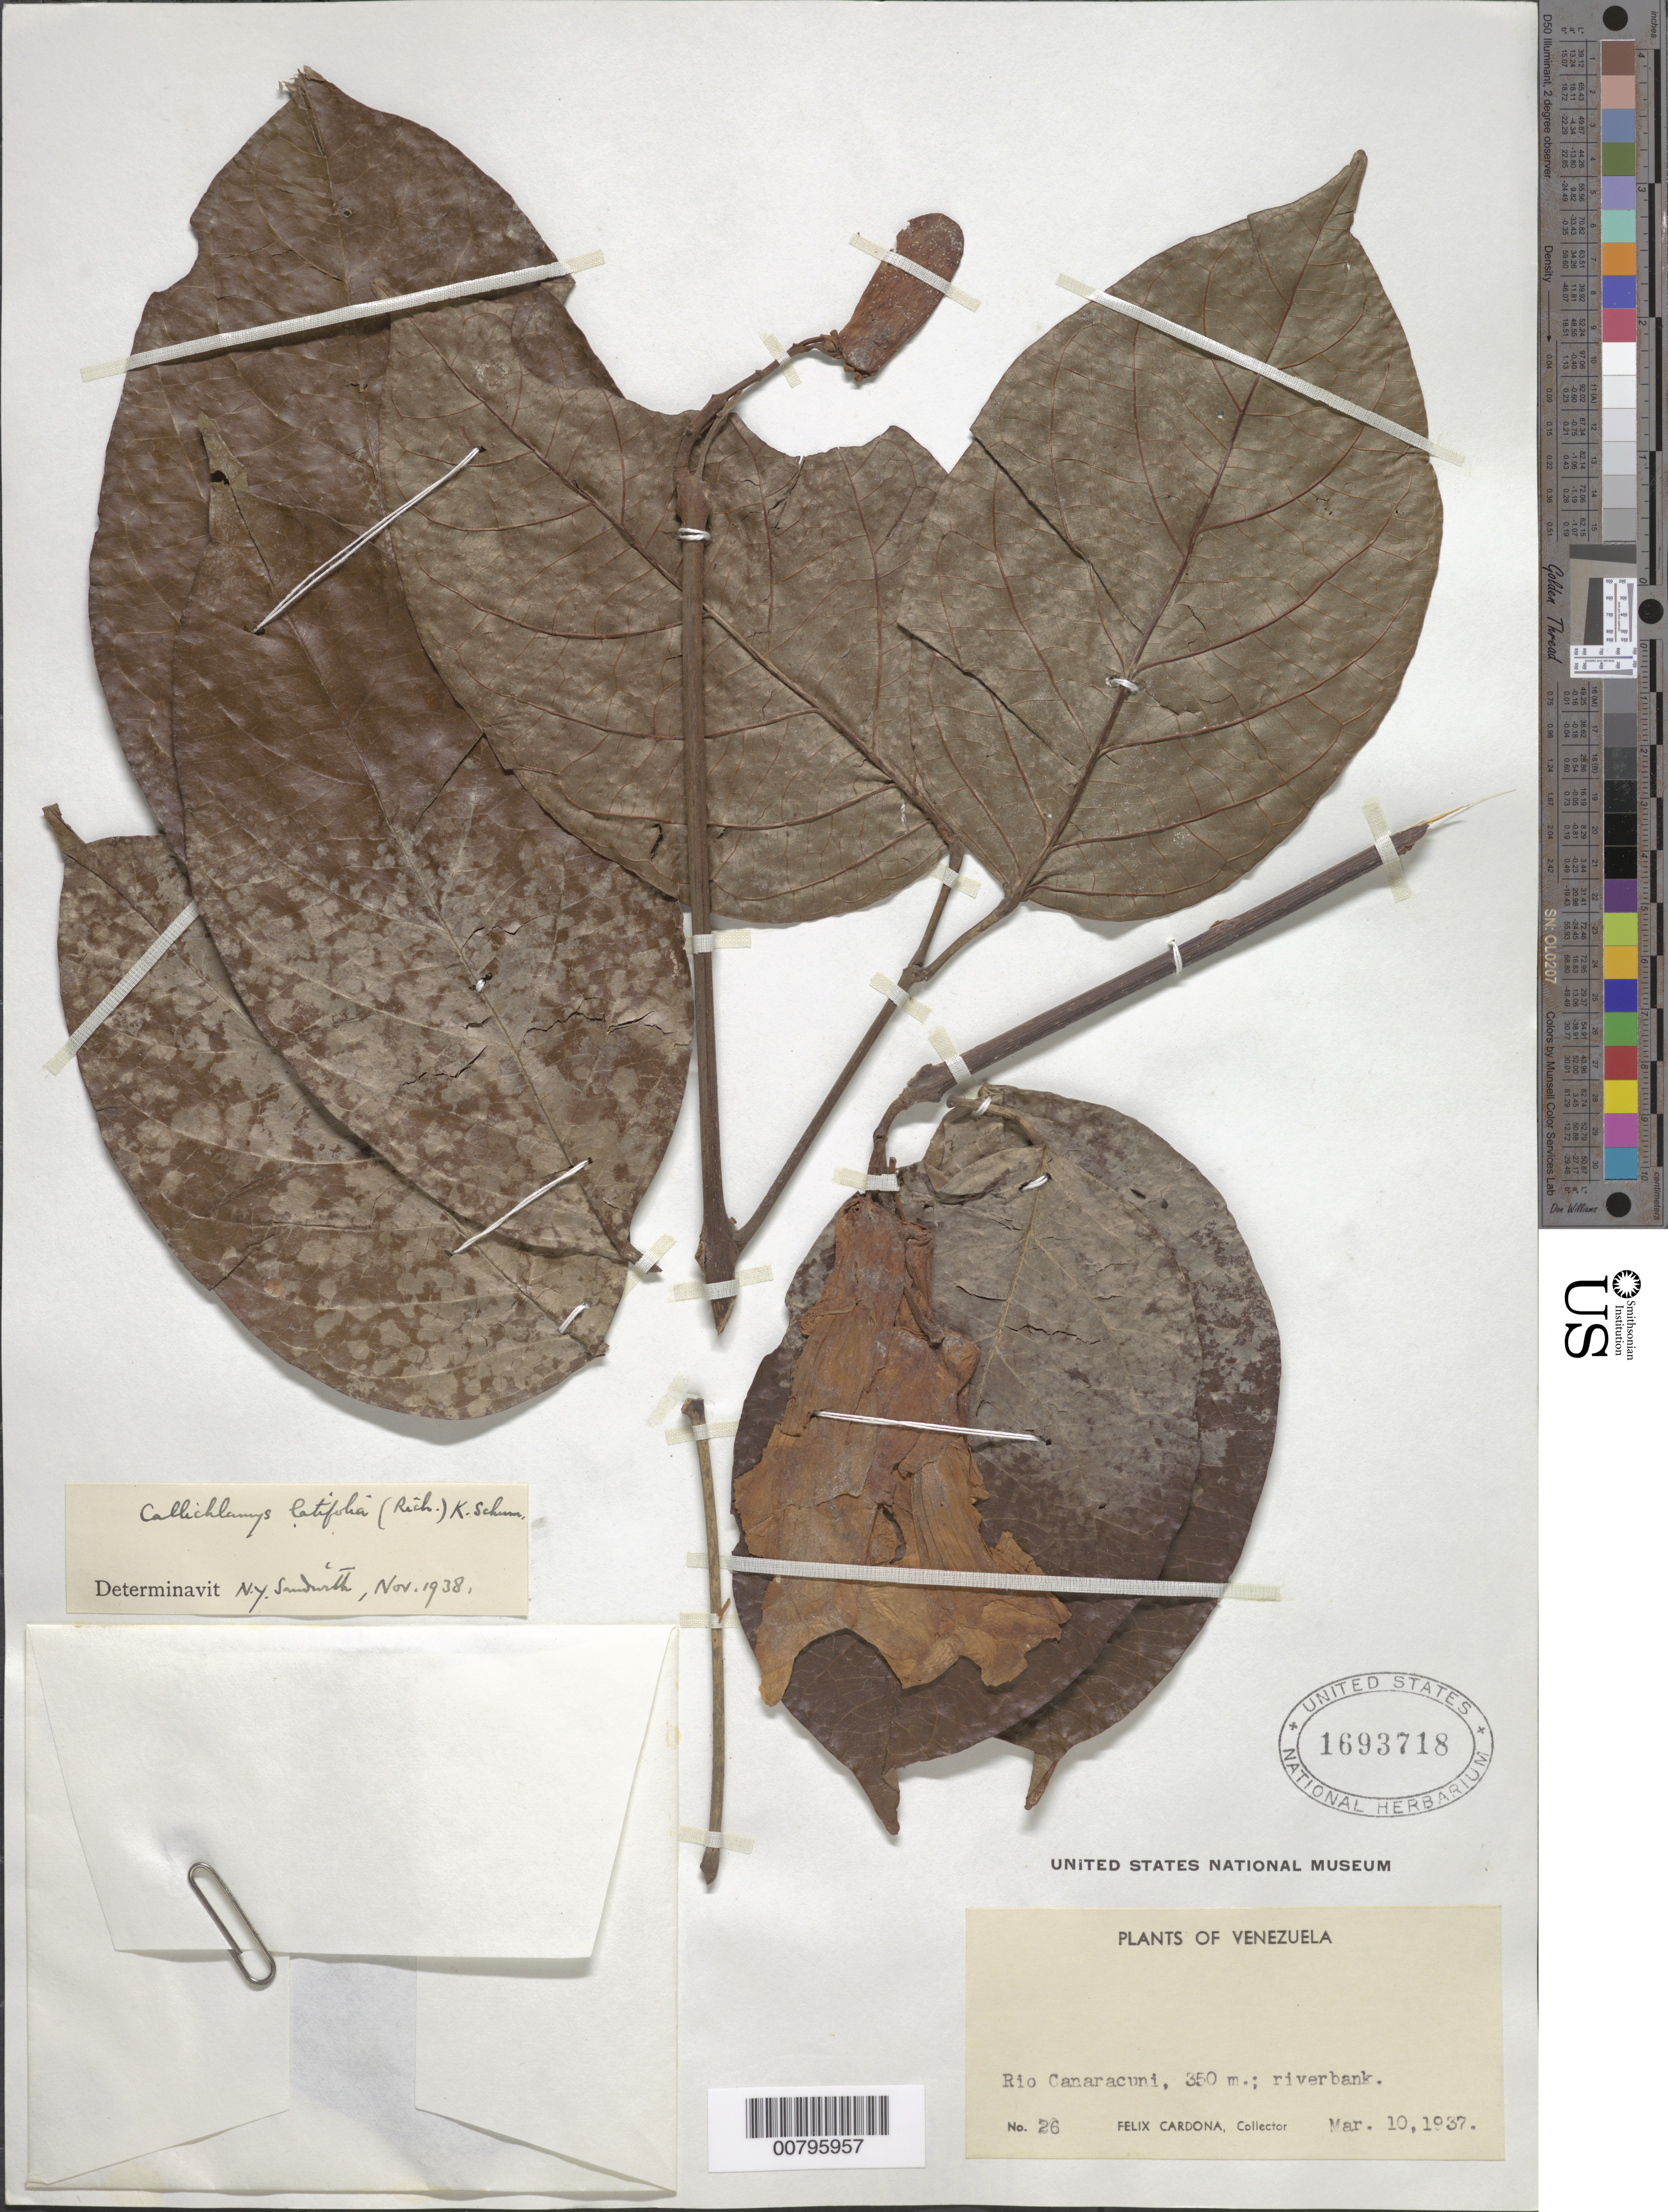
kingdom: Plantae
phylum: Tracheophyta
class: Magnoliopsida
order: Lamiales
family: Bignoniaceae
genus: Callichlamys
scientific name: Callichlamys latifolia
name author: (Rich.) K. Schum.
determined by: Sandwith, N. Y.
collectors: F. Cardona Puig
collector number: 26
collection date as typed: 10-Mar-37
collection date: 1937-03-10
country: Venezuela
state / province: Bolívar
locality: Río Canaracuni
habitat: Riverbank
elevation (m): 350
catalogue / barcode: US 1693718